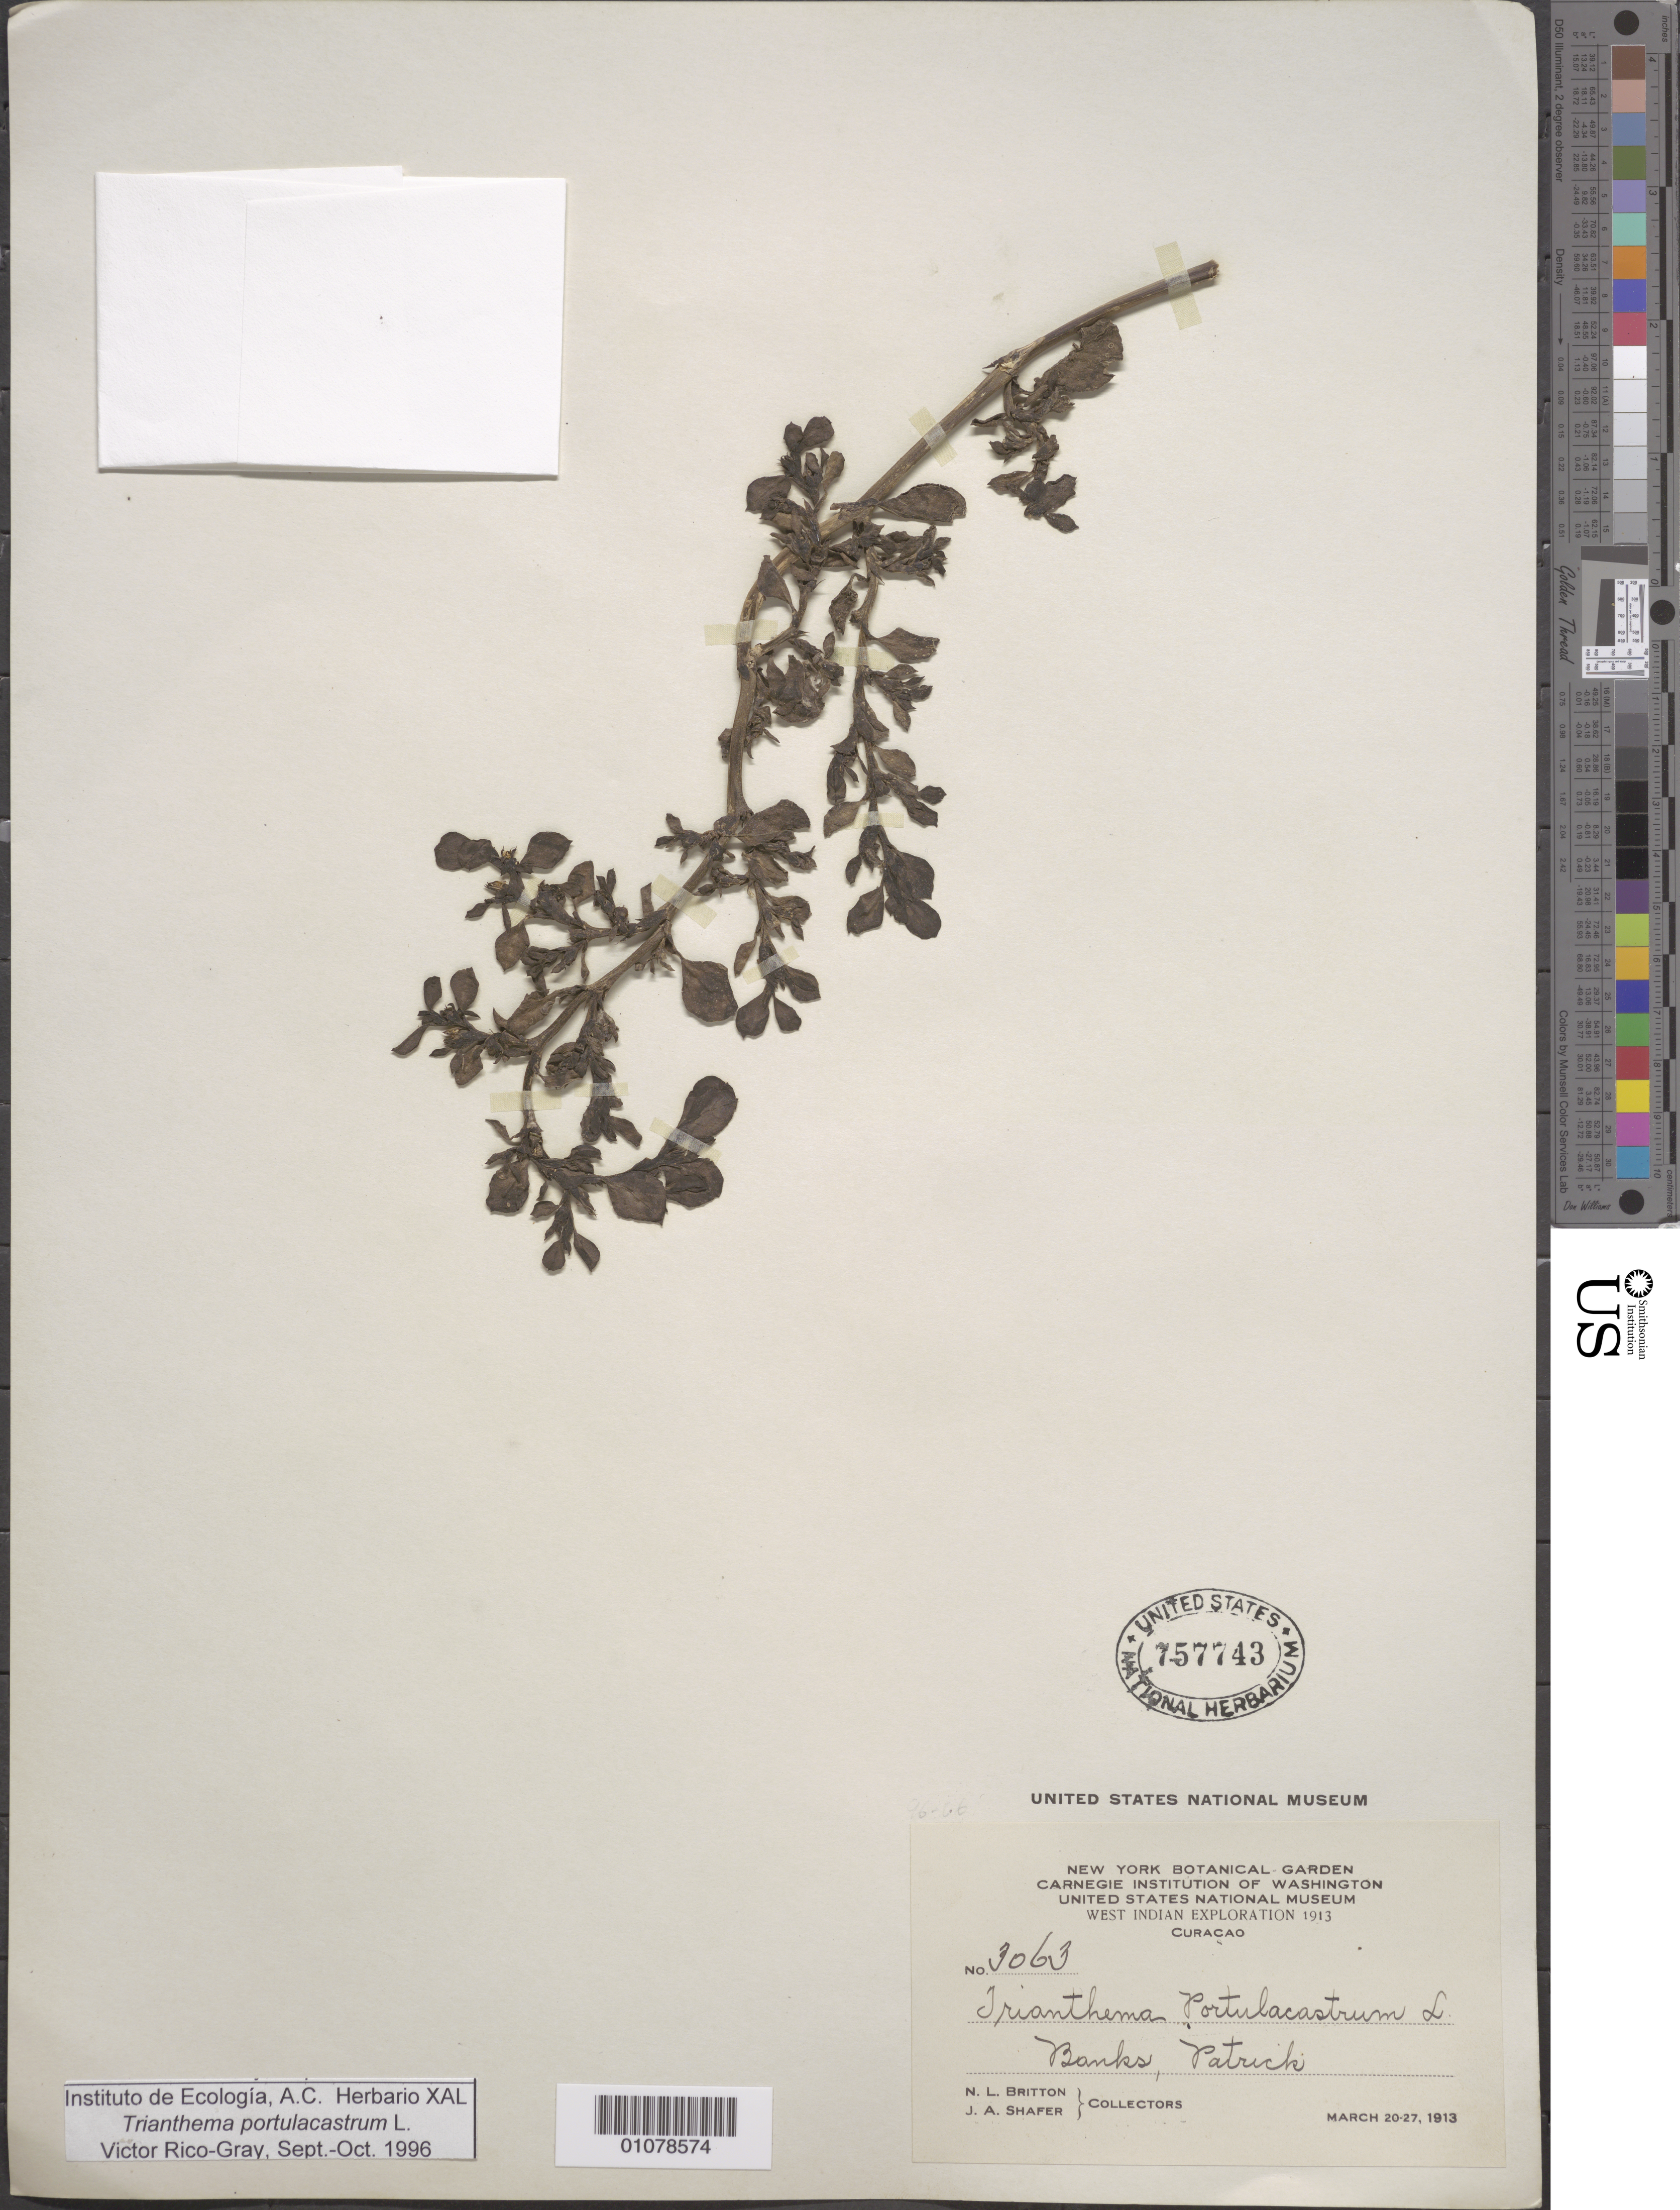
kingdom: Plantae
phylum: Tracheophyta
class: Magnoliopsida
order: Caryophyllales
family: Aizoaceae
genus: Trianthema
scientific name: Trianthema portulacastrum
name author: L.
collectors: N. Britton & J. A. Shafer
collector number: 3063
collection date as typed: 20 Mar 1913 to 27 Mar 1913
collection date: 1913-03-20/1913-03-27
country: Curaçao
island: Curaçao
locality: Patrick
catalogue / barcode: US 757743